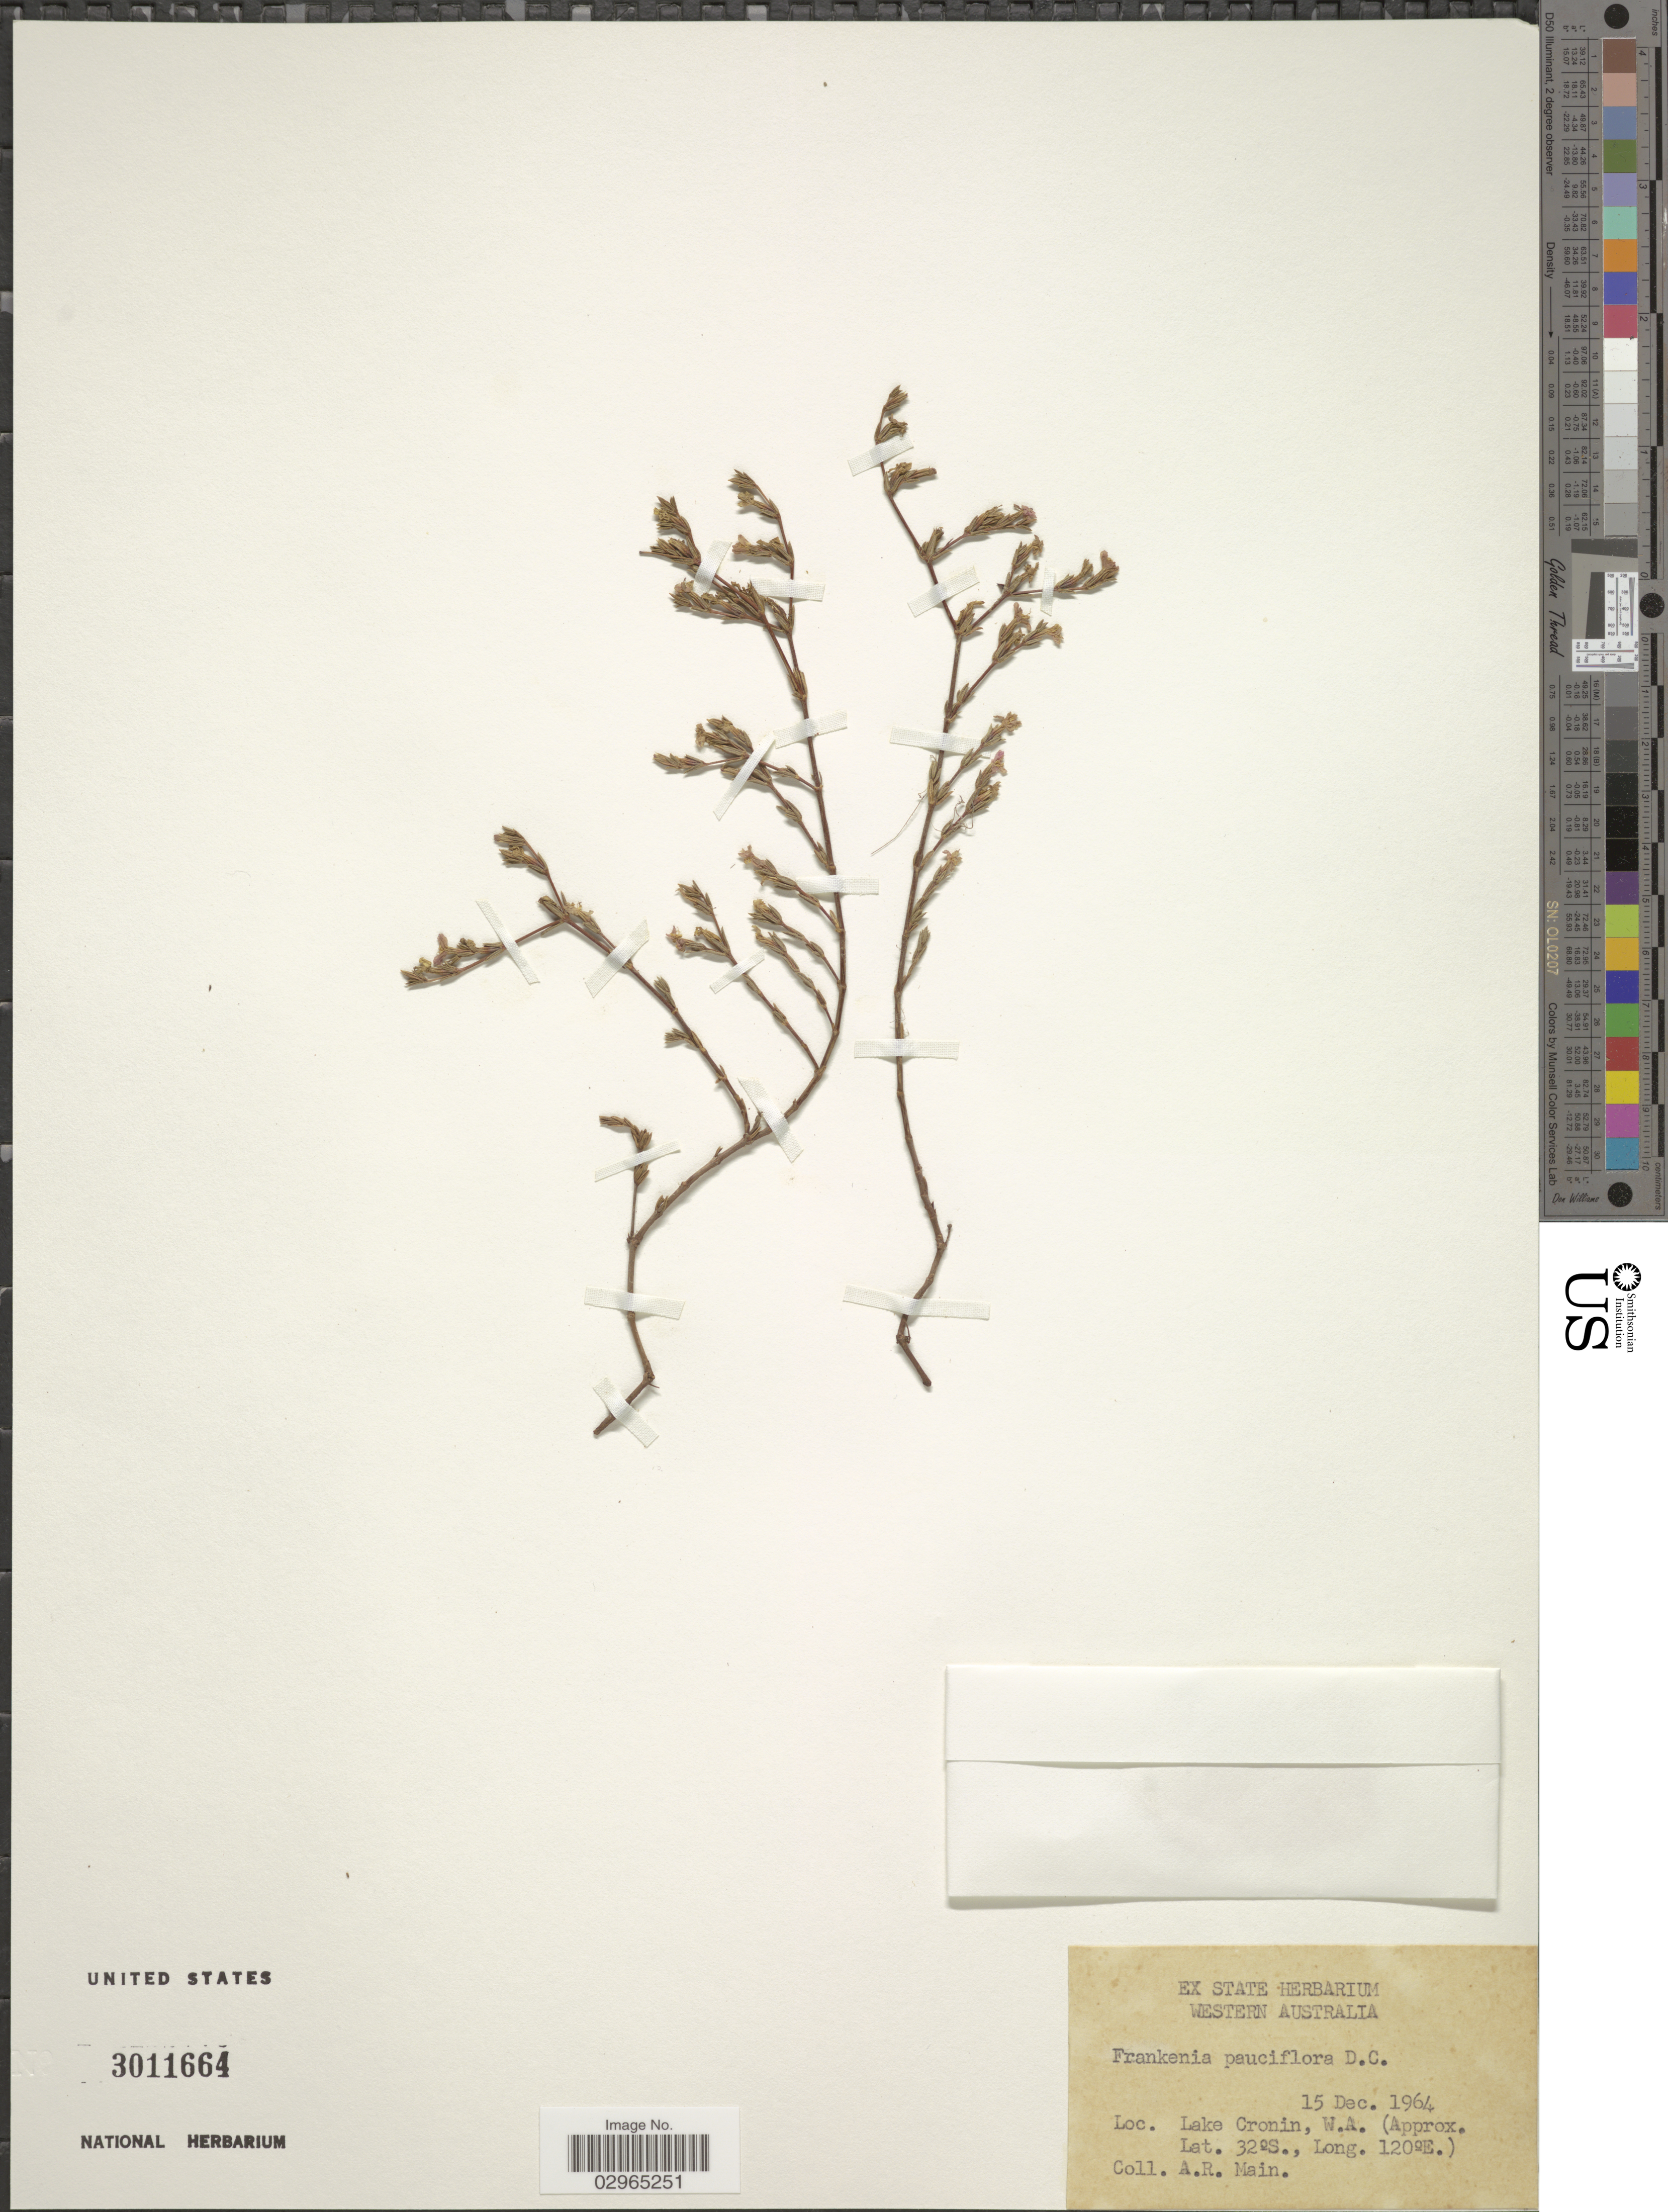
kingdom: Plantae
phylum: Tracheophyta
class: Magnoliopsida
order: Caryophyllales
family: Frankeniaceae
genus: Frankenia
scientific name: Frankenia pauciflora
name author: DC.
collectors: A. Main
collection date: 1964-12-15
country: Australia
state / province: Western Australia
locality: Lake Cronin, W.A.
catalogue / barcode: US 3011664